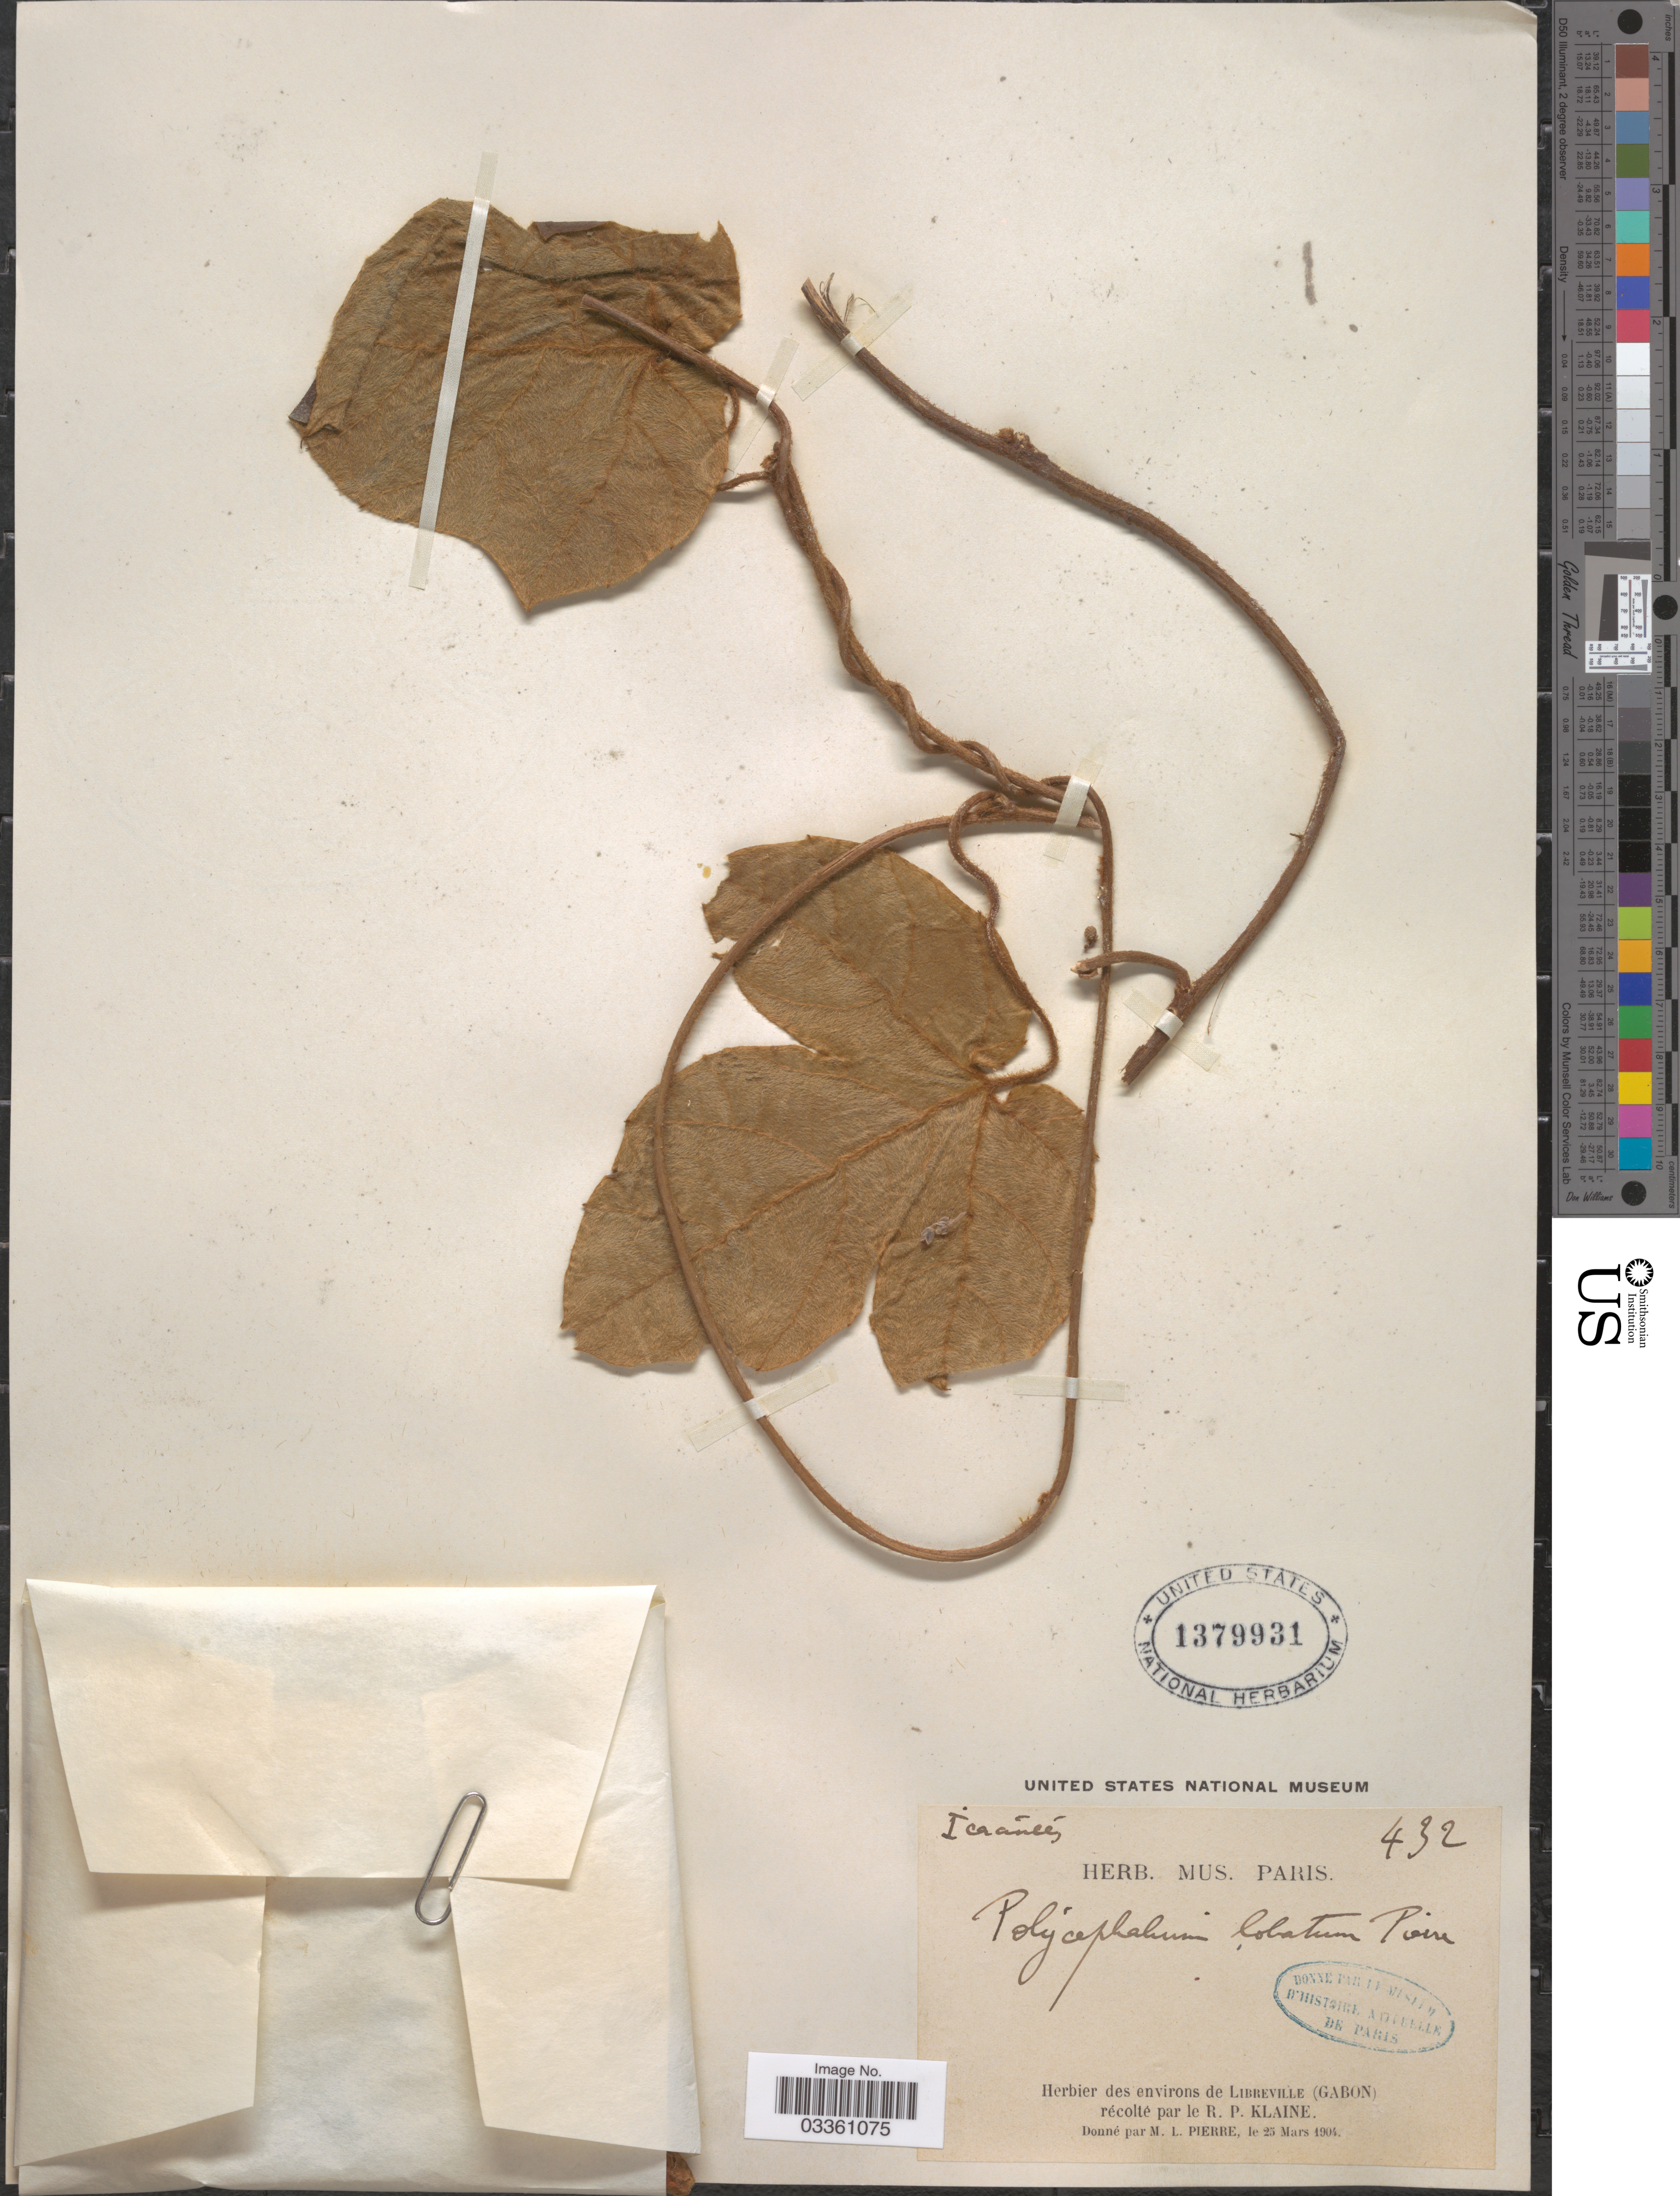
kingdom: Plantae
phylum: Tracheophyta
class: Magnoliopsida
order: Icacinales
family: Icacinaceae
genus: Pyrenacantha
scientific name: Pyrenacantha lobata (Pierre) Byng & Utteridge nom. inval.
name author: (Pierre) Byng & Utteridge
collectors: R. Klaine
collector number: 432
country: Gabon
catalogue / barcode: US 1379931